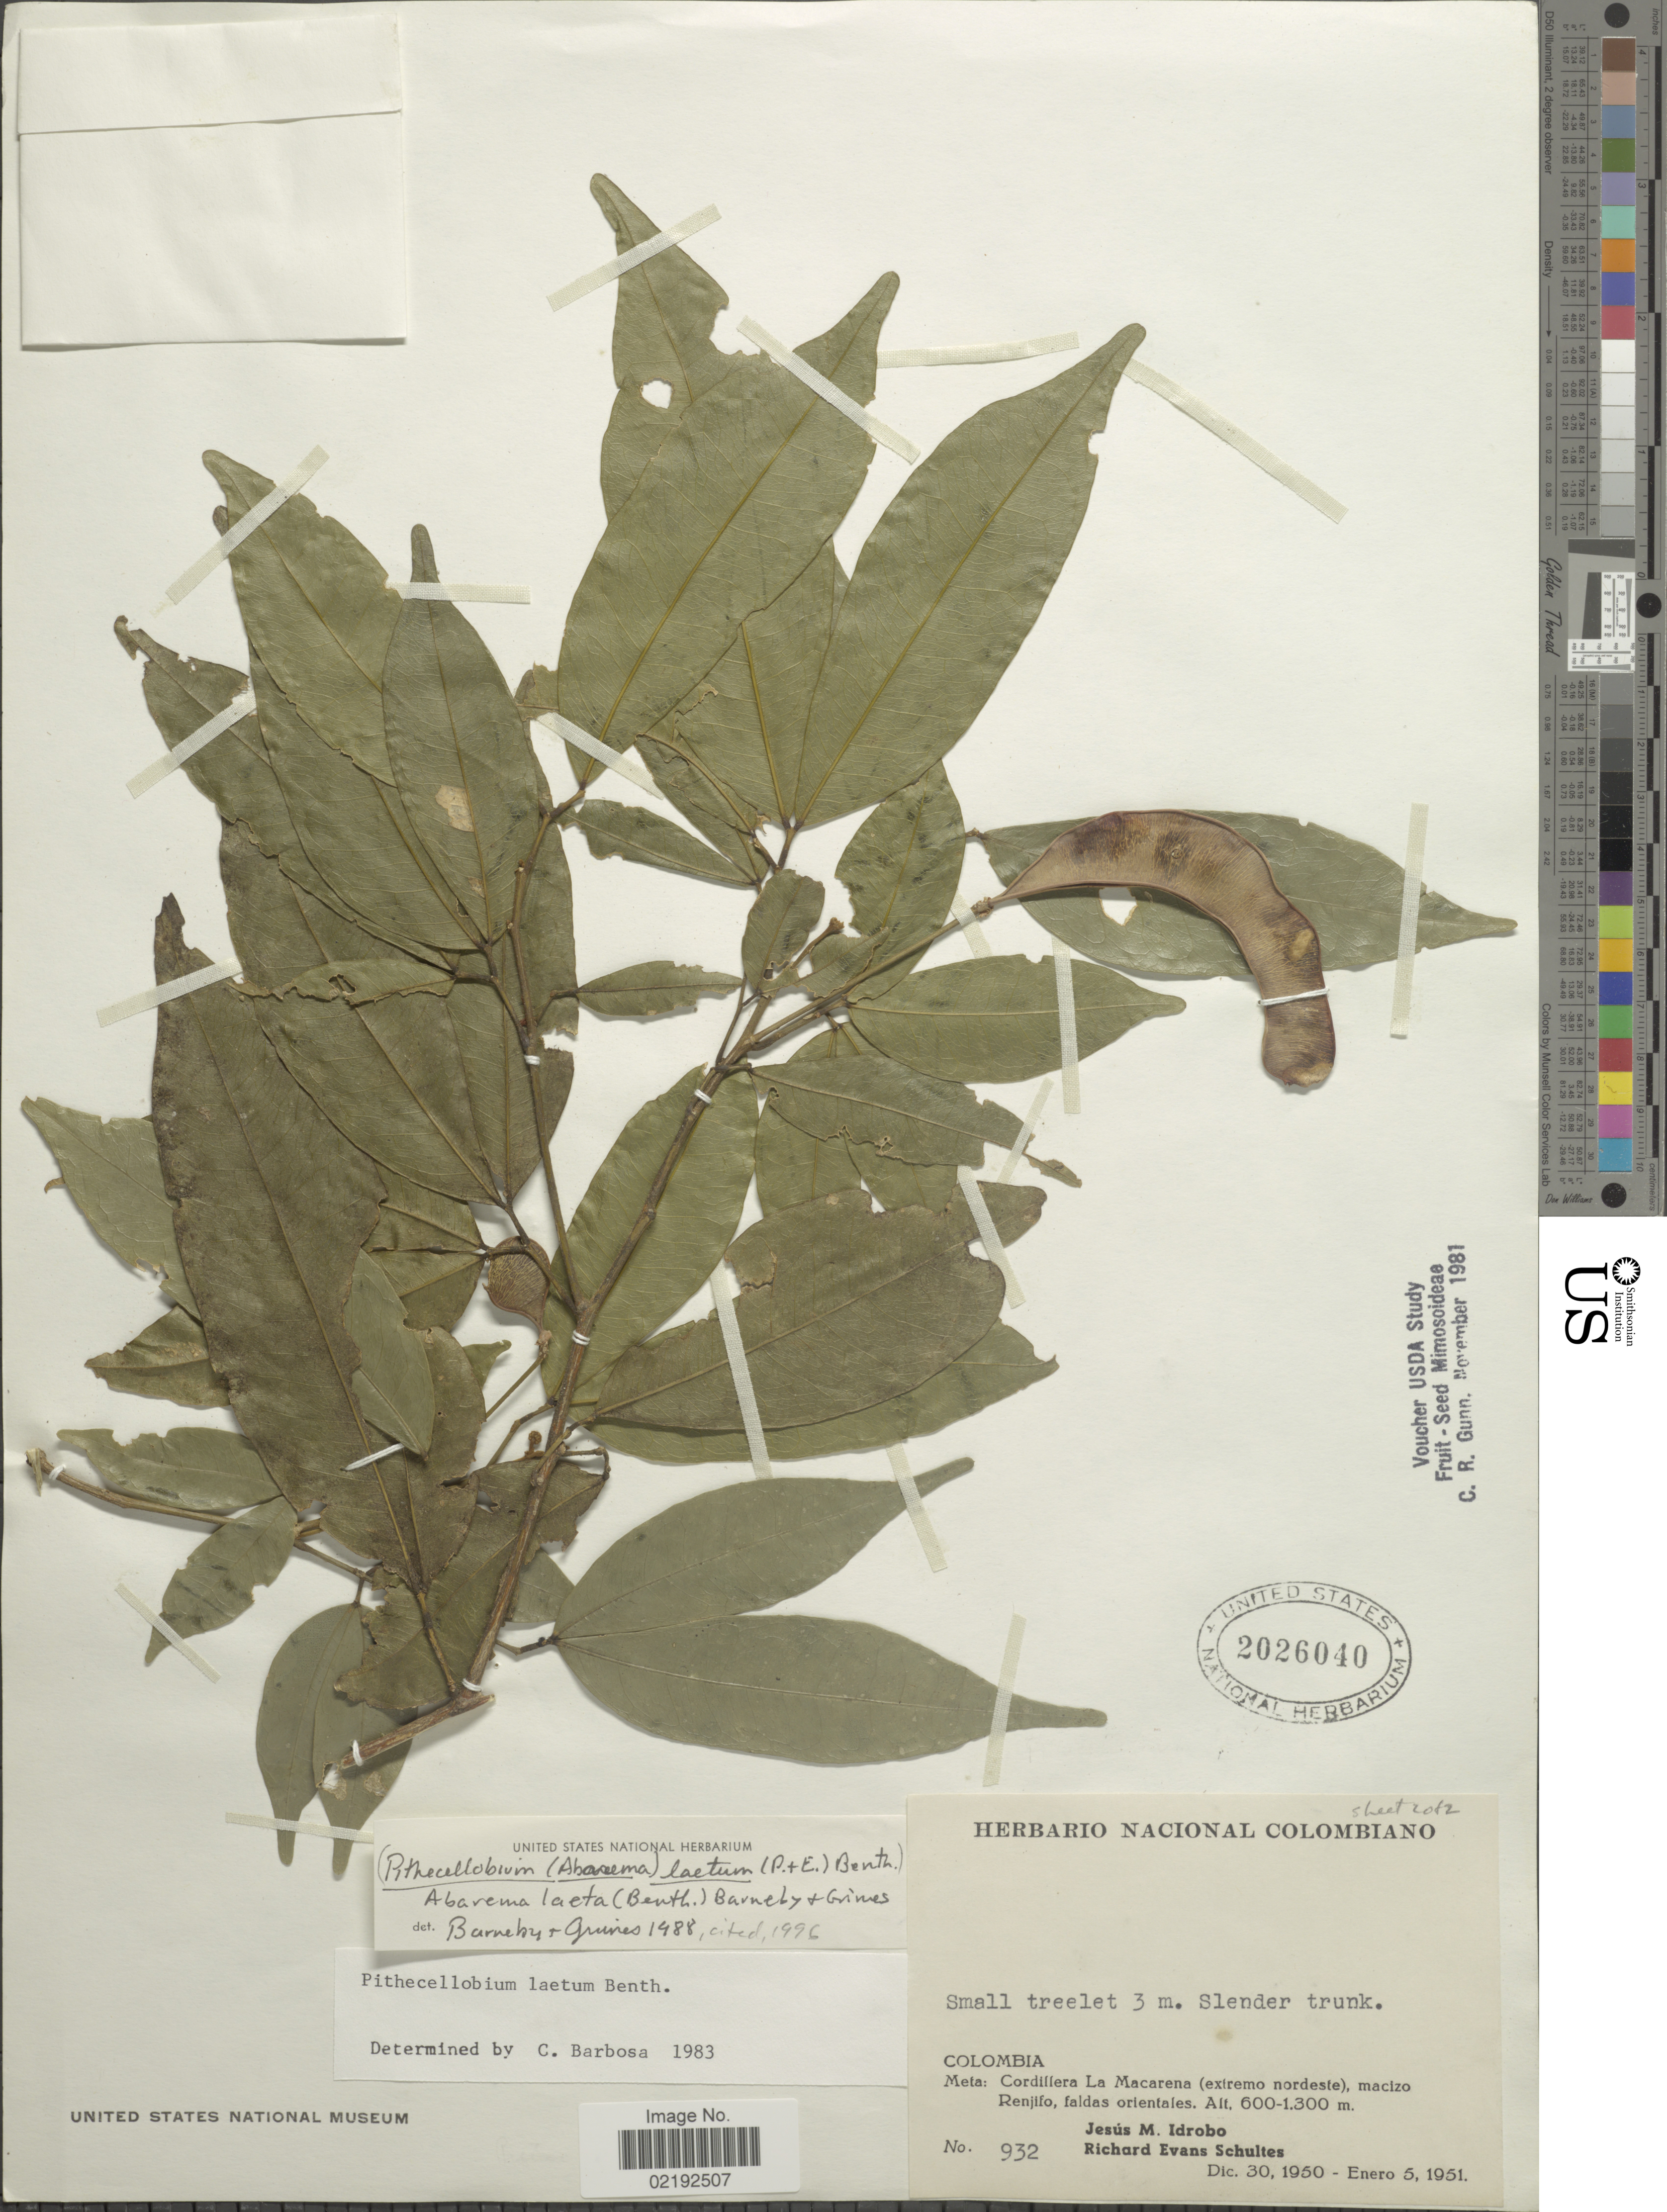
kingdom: Plantae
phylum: Tracheophyta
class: Magnoliopsida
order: Fabales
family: Fabaceae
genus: Abarema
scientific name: Abarema laeta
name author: (Benth.) Barneby & J.W. Grimes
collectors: J. M. Idrobo & R. E. Schultes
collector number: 932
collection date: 1950-12-30/1951-01-05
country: Colombia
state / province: Meta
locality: Cordillera La Macarena (extremo nordeste), macizo Renjilfo, faldas orientales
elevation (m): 600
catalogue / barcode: US 2026040